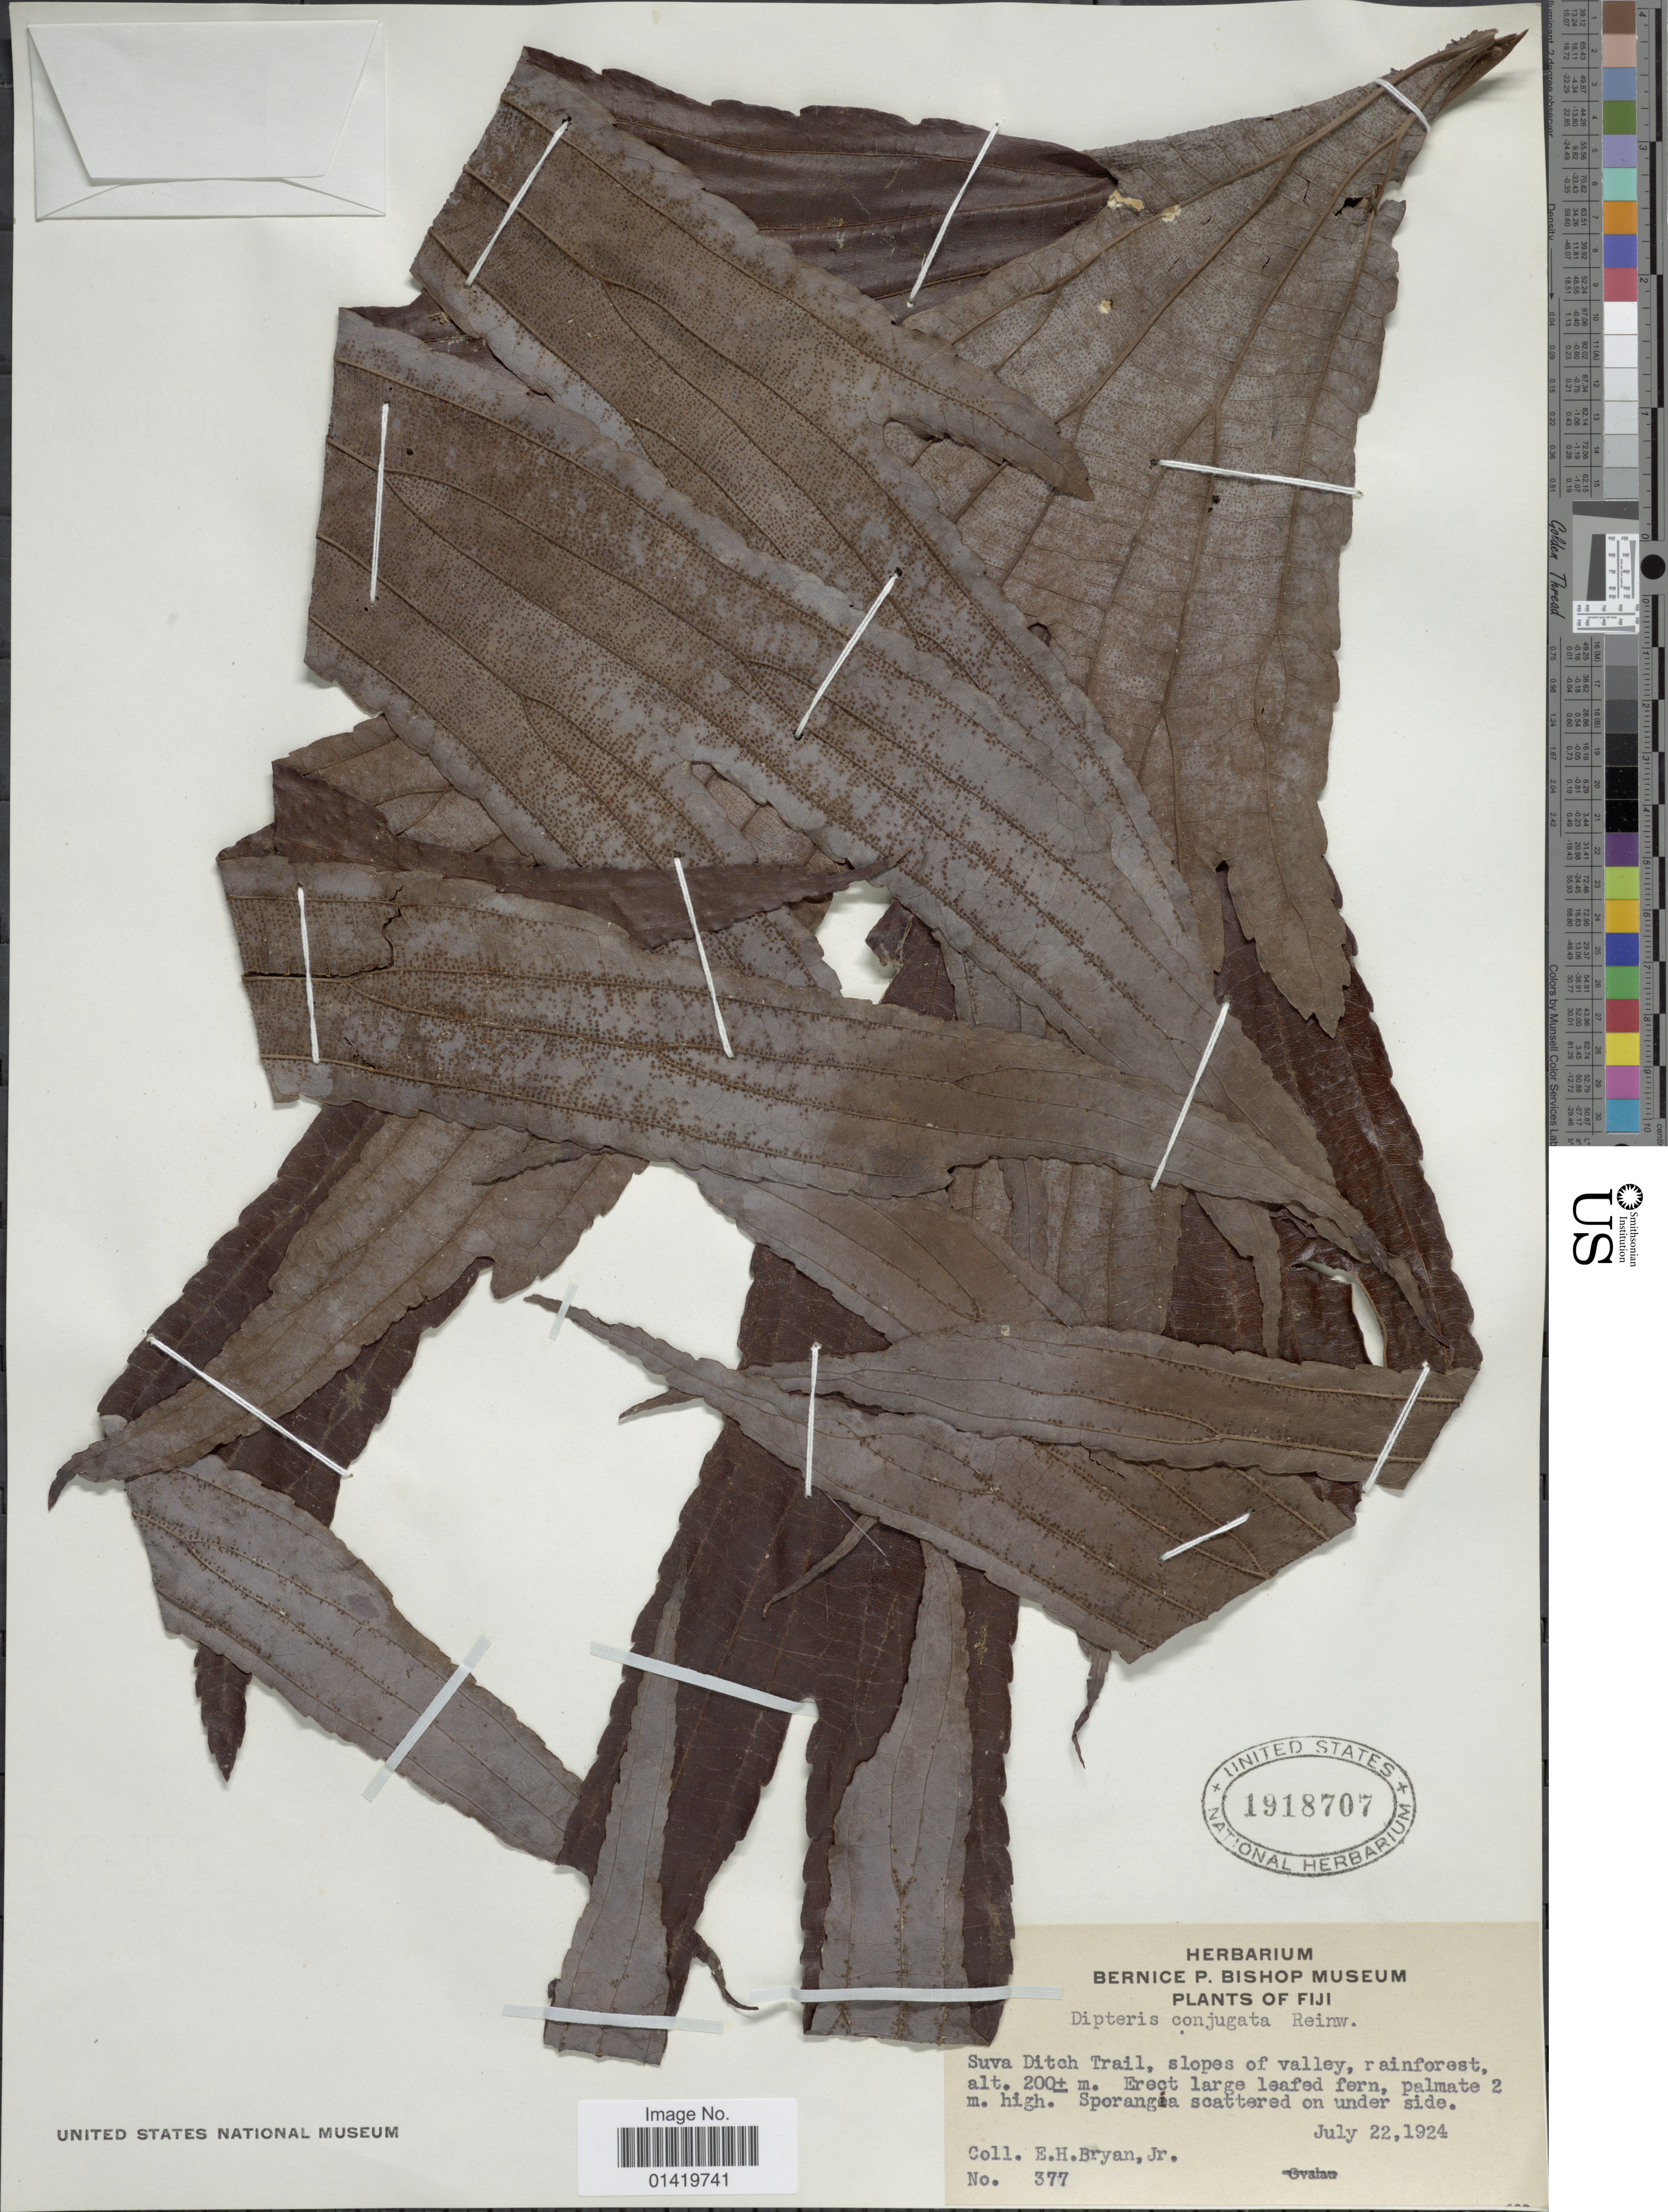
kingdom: Plantae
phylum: Tracheophyta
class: Polypodiopsida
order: Gleicheniales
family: Dipteridaceae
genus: Dipteris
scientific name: Dipteris conjugata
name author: Reinw.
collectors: E. Bryan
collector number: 377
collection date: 1924-07-22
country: Fiji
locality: Sava Ditch Trail, slopes of valley, rainforest.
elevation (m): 200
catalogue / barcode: US 1918707